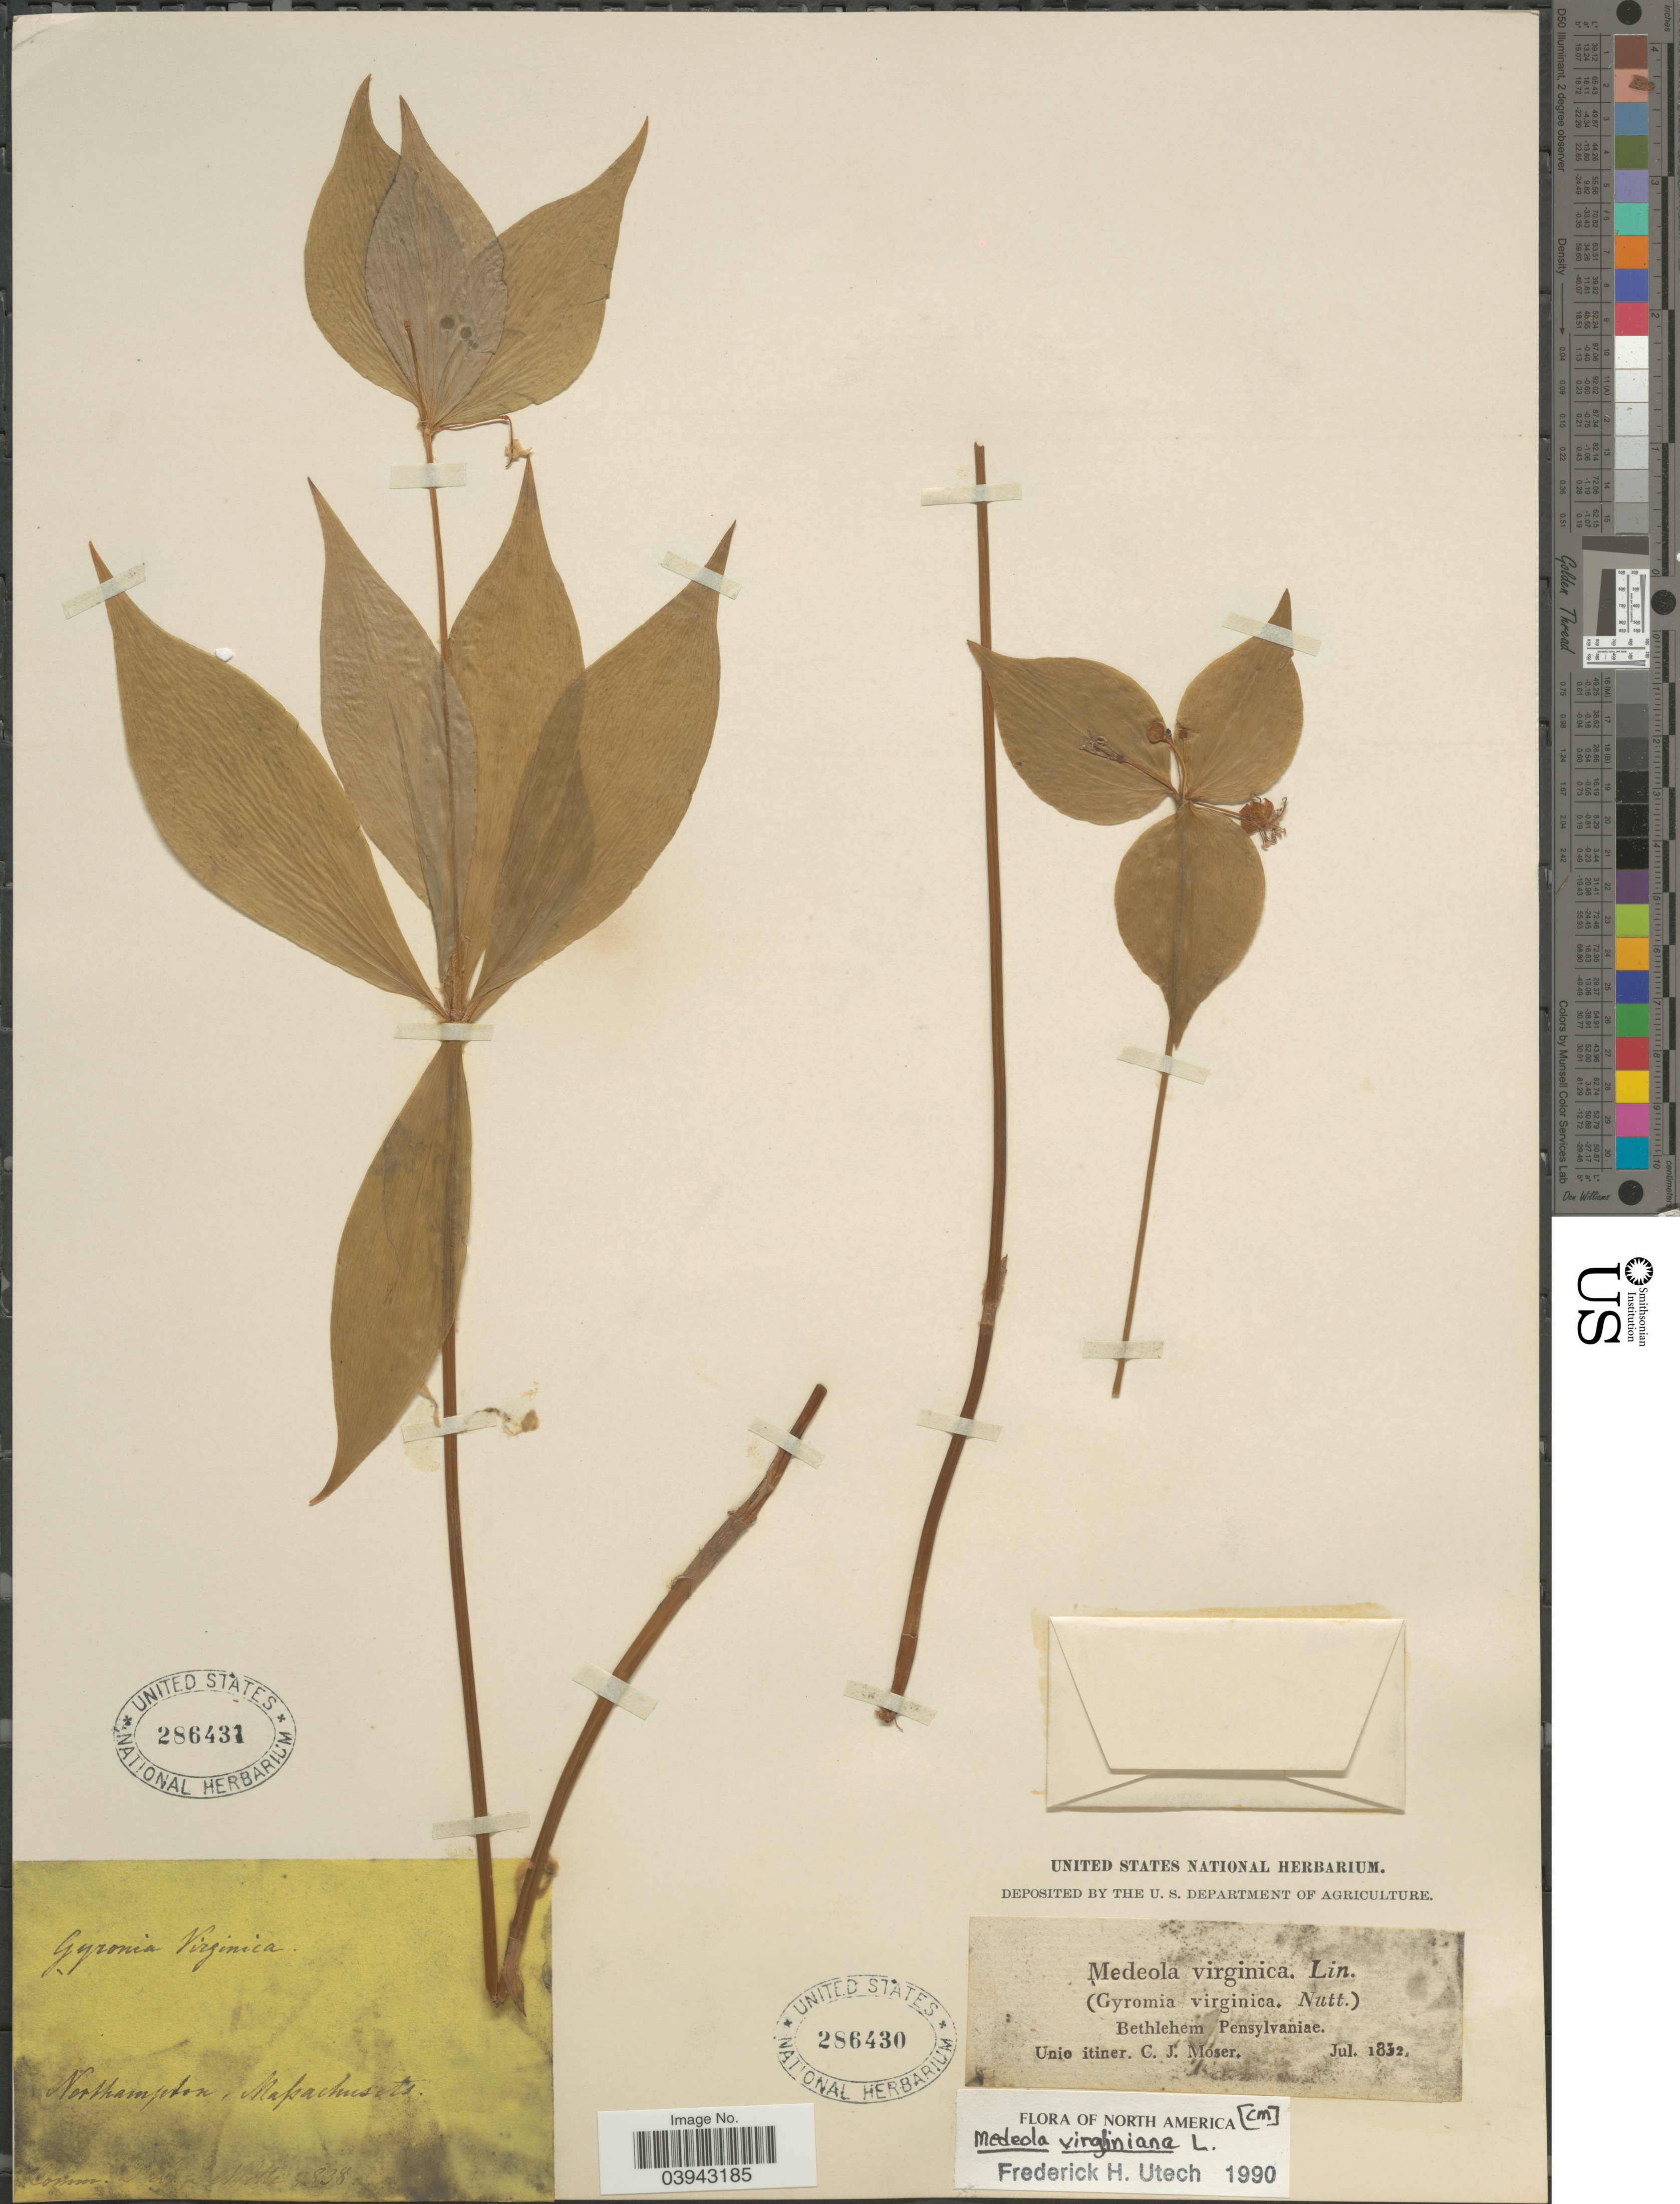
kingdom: Plantae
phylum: Tracheophyta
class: Liliopsida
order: Liliales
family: Liliaceae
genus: Medeola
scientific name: Medeola virginiana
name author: (L.) Desf.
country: United States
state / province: Massachusetts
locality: Northampton.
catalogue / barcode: US 286431